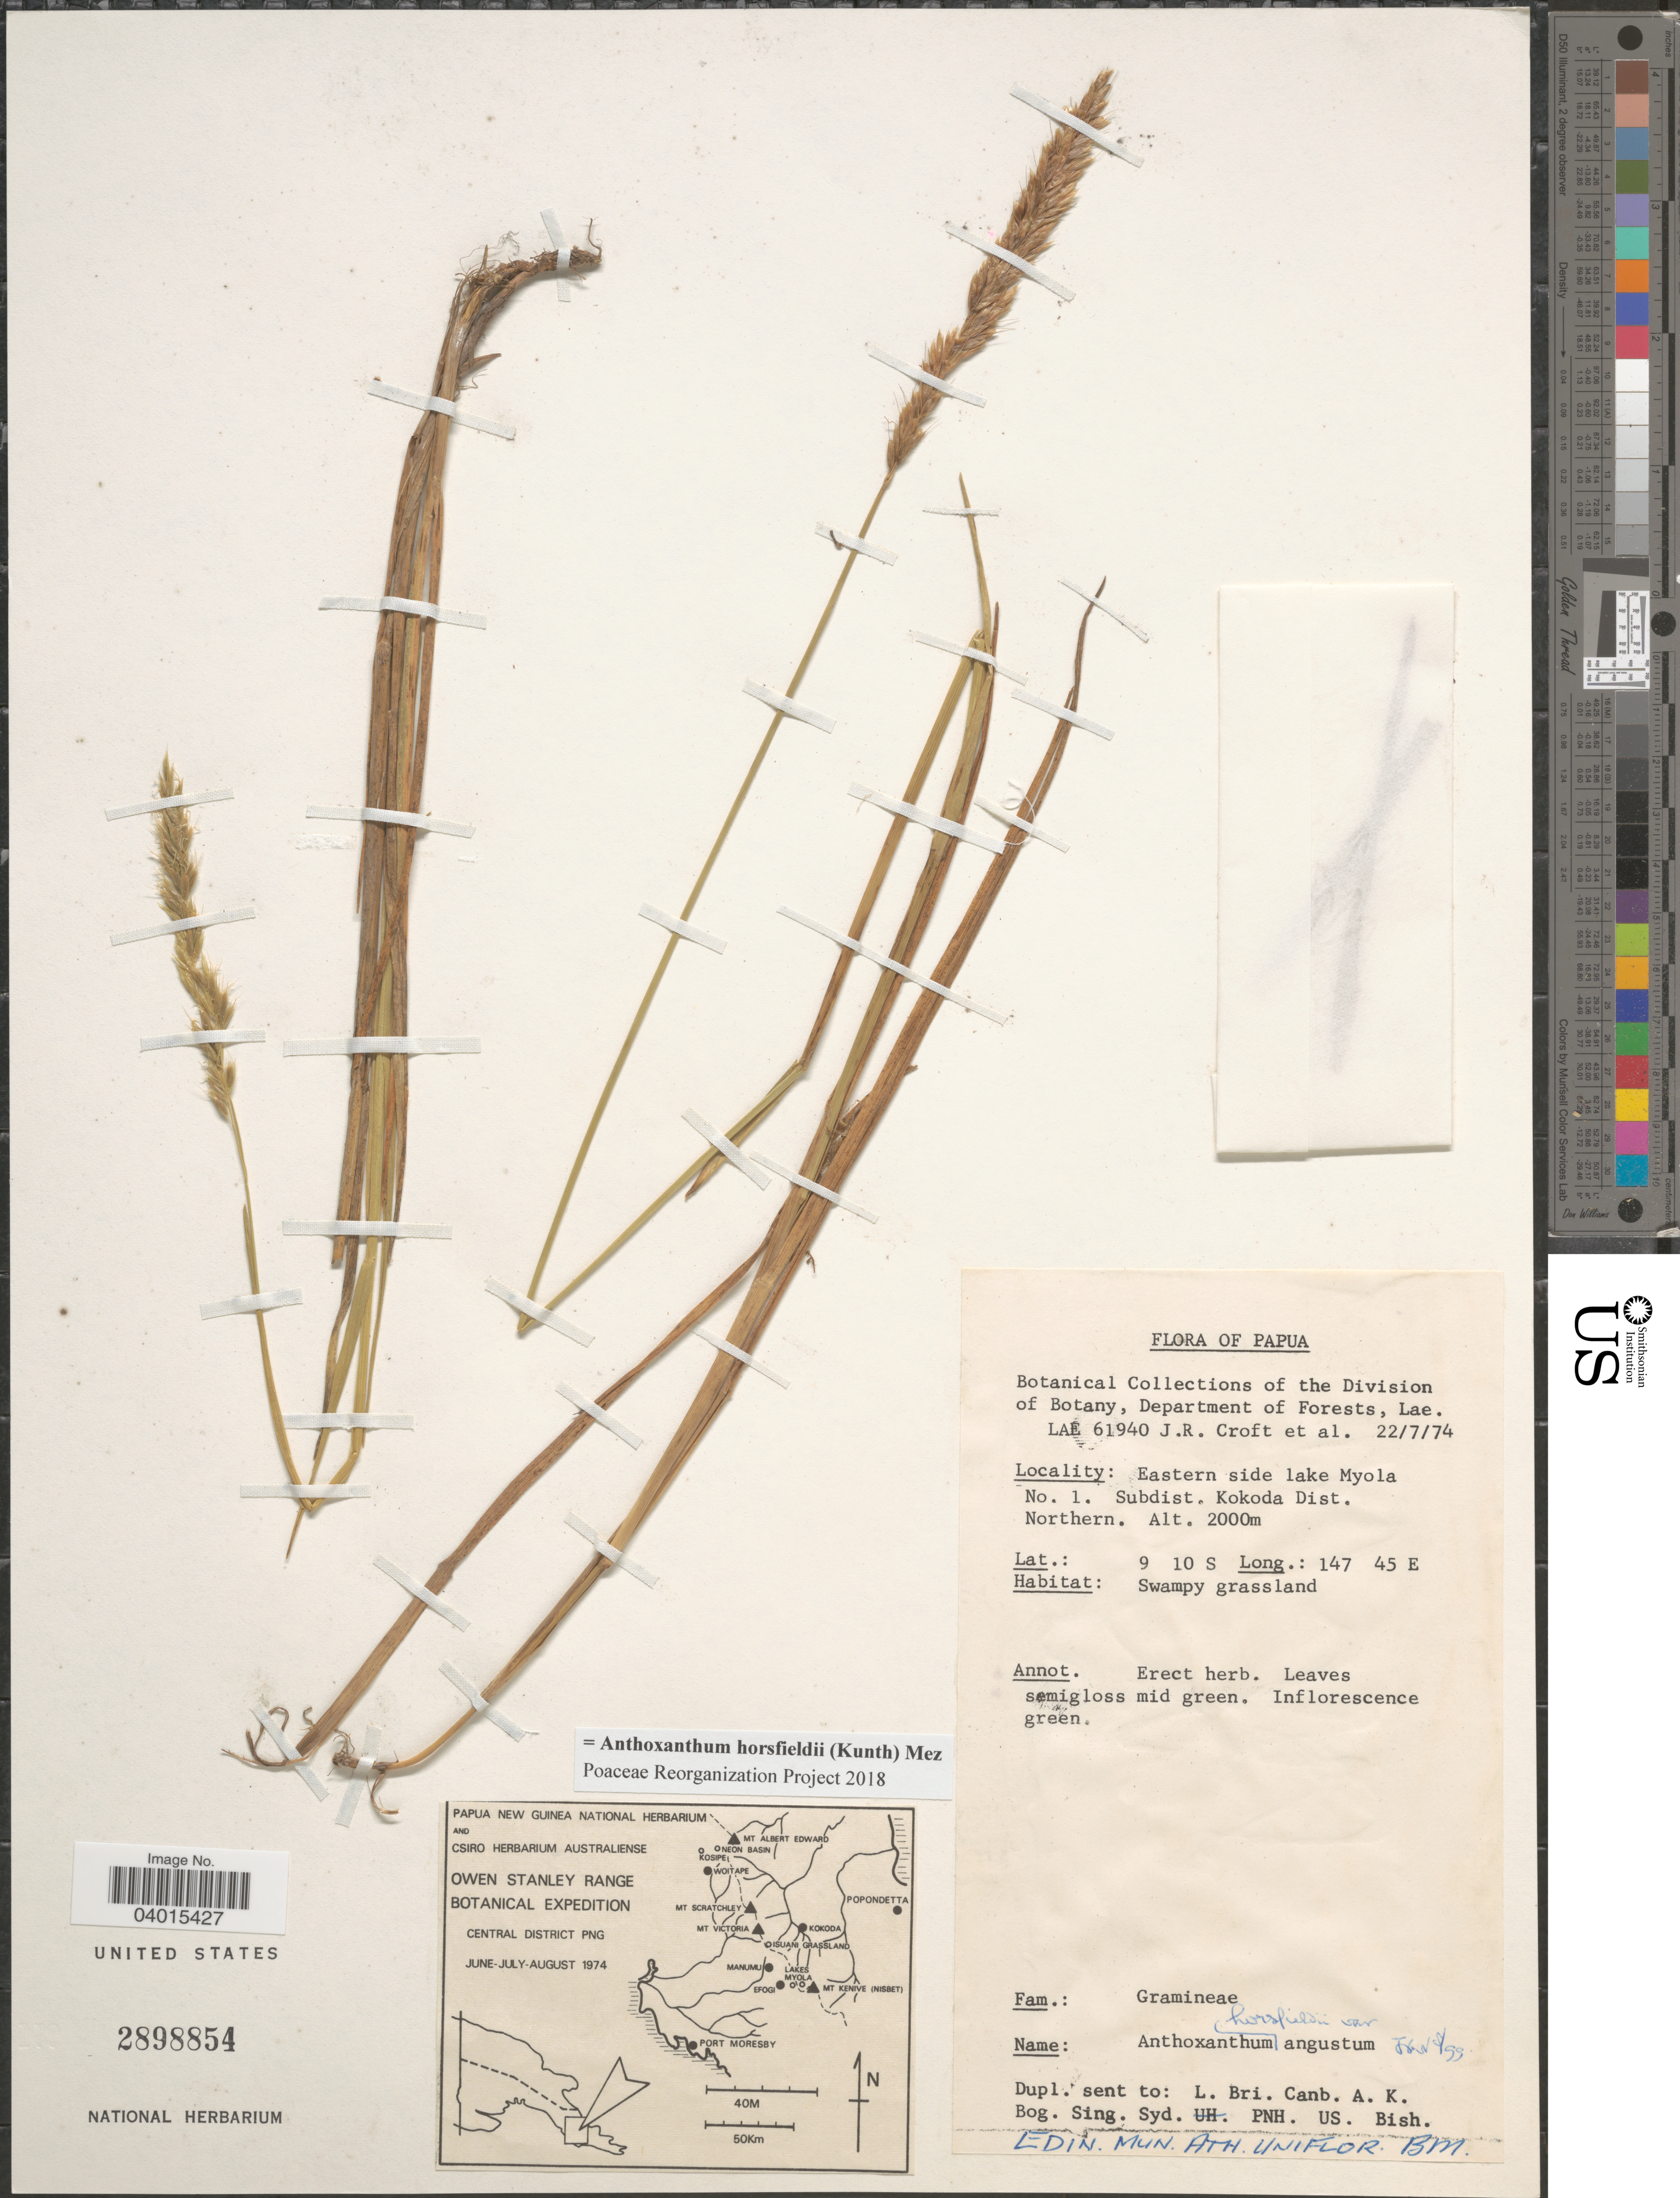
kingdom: Plantae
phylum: Tracheophyta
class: Liliopsida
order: Poales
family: Poaceae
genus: Anthoxanthum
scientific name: Anthoxanthum horsfieldii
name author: (Benn.) Mez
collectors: J. R. Croft & et al.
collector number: LAE 61940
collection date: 1974-07-22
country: Papua New Guinea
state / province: Northern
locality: Papua. Eastern side lake Myola No. 1. Subdist. Kokoda Dist. Northern.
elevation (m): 2000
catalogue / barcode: US 2898854